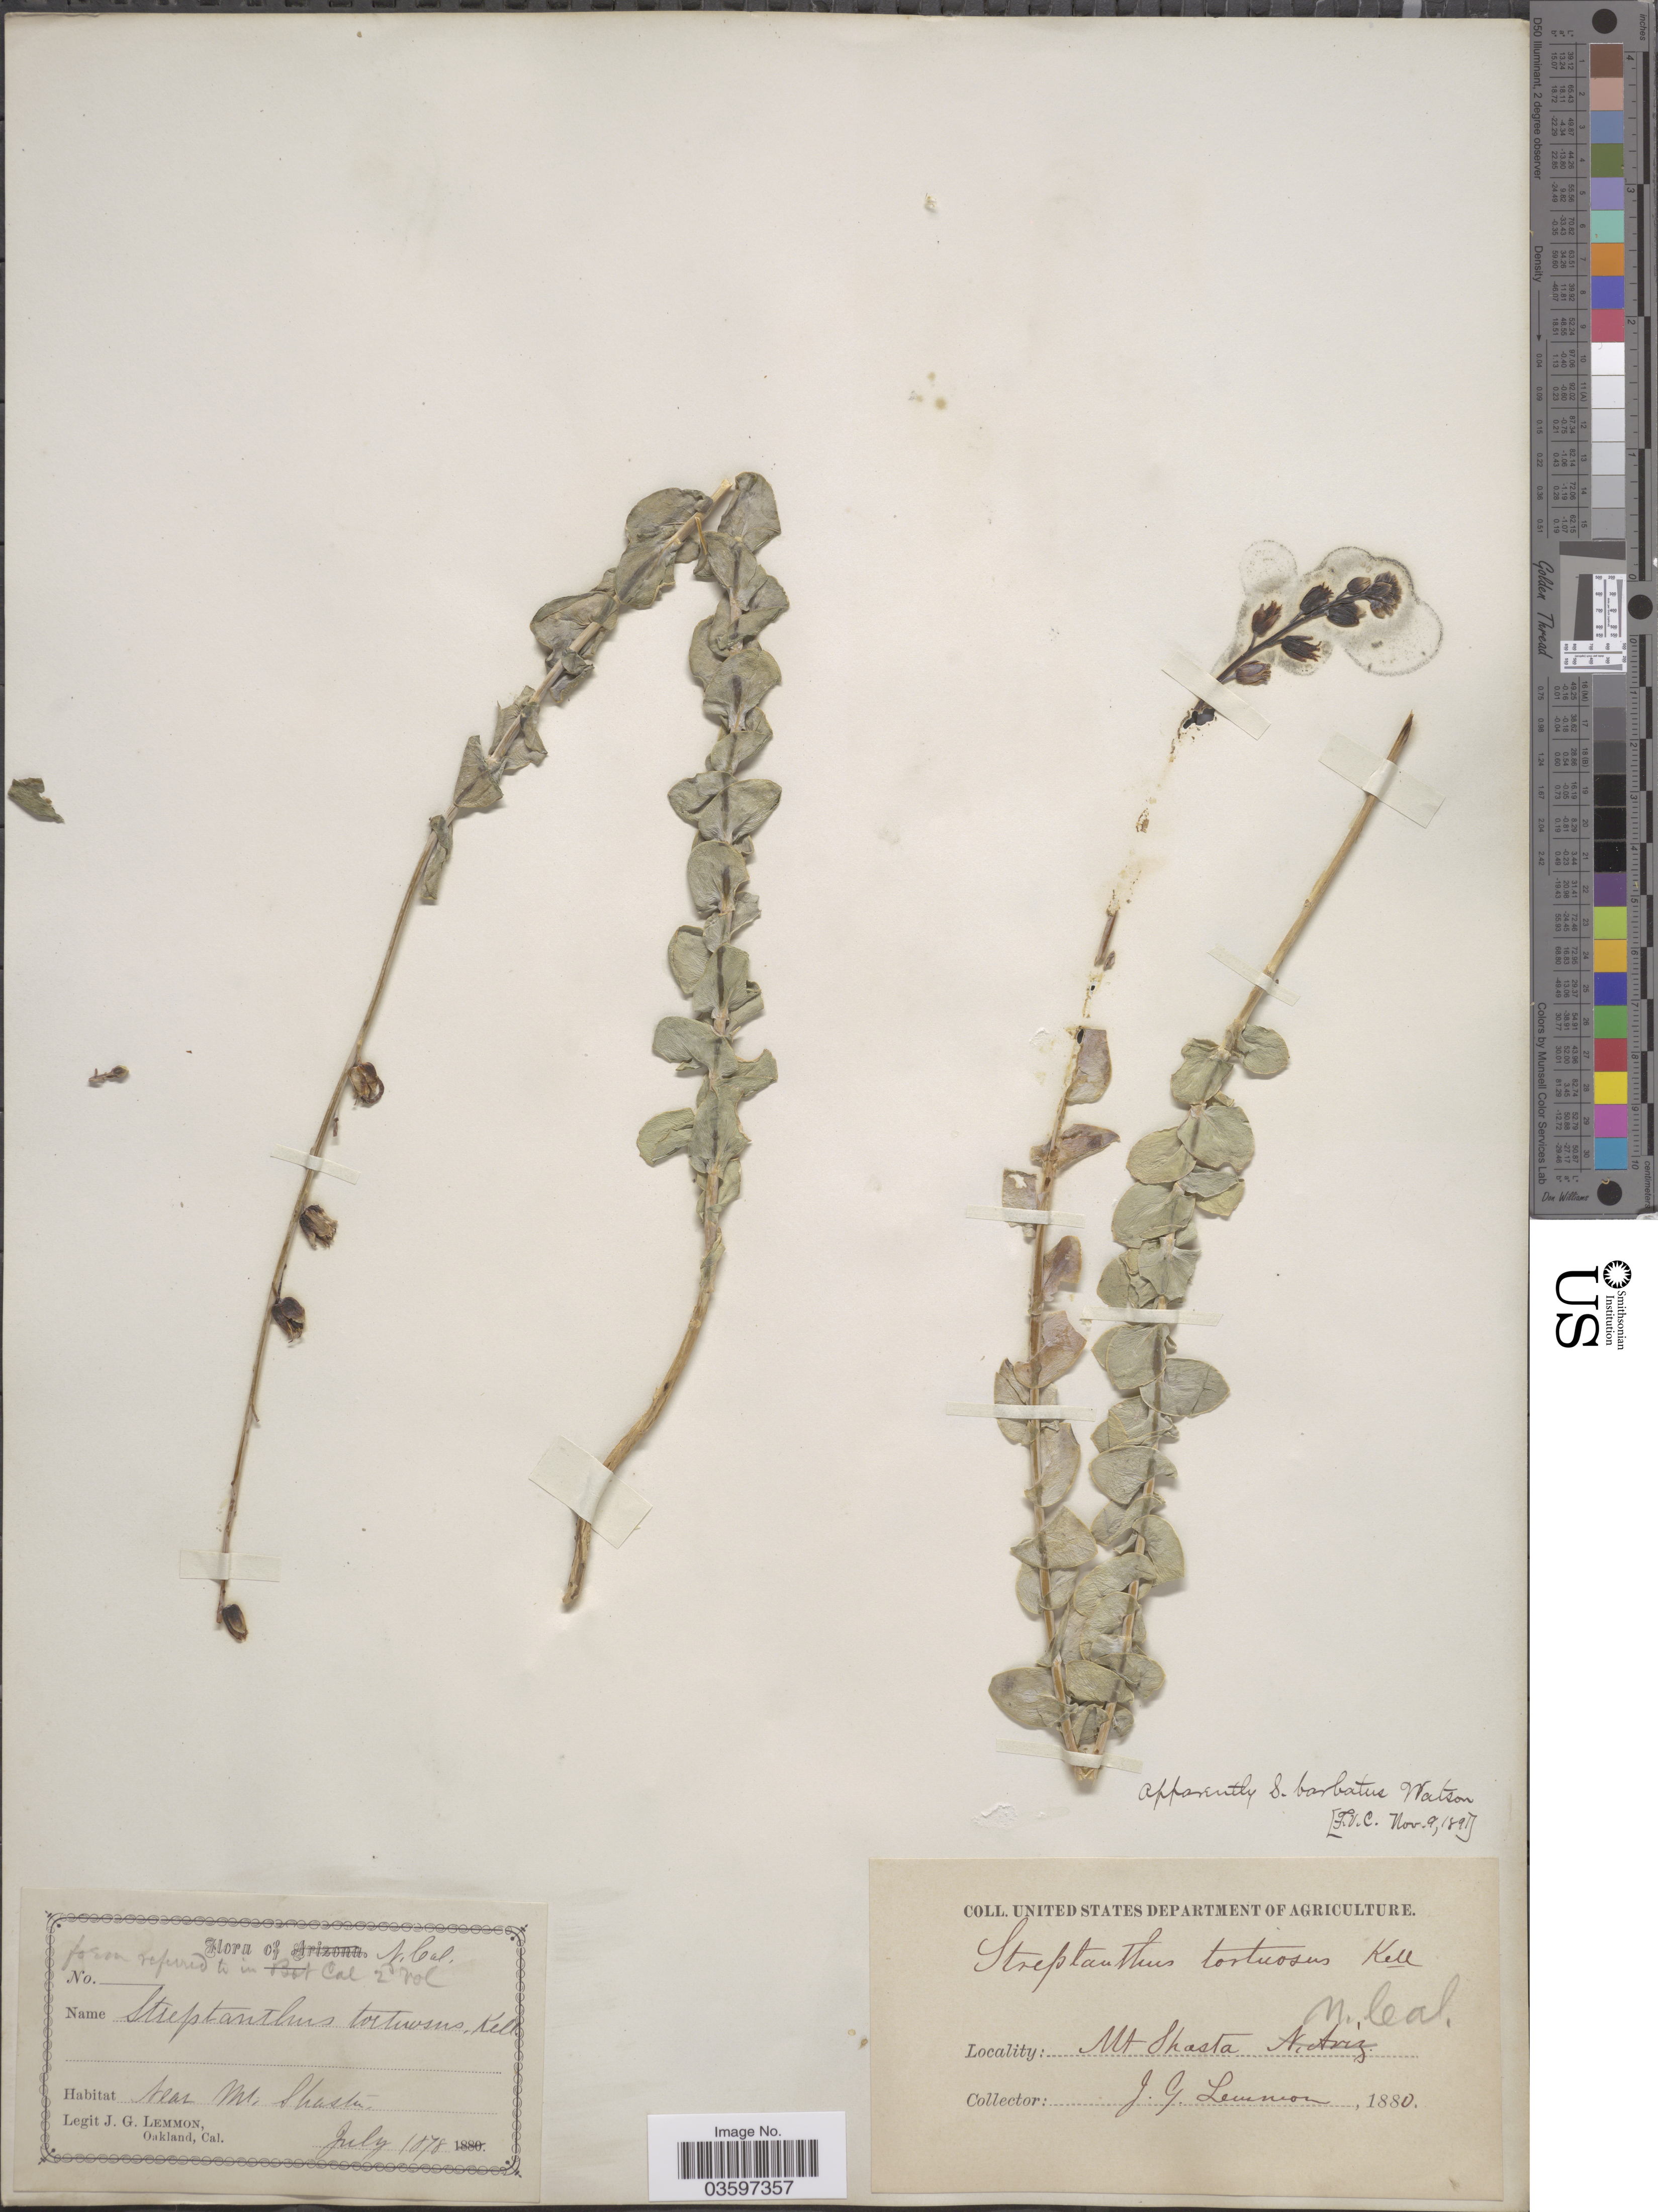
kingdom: Plantae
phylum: Tracheophyta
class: Magnoliopsida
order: Brassicales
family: Brassicaceae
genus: Streptanthus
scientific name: Streptanthus barbatus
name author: S. Watson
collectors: J. Lemmon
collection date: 1878-07/1880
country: United States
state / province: California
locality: N. Cal. Near Mt. Shasta.